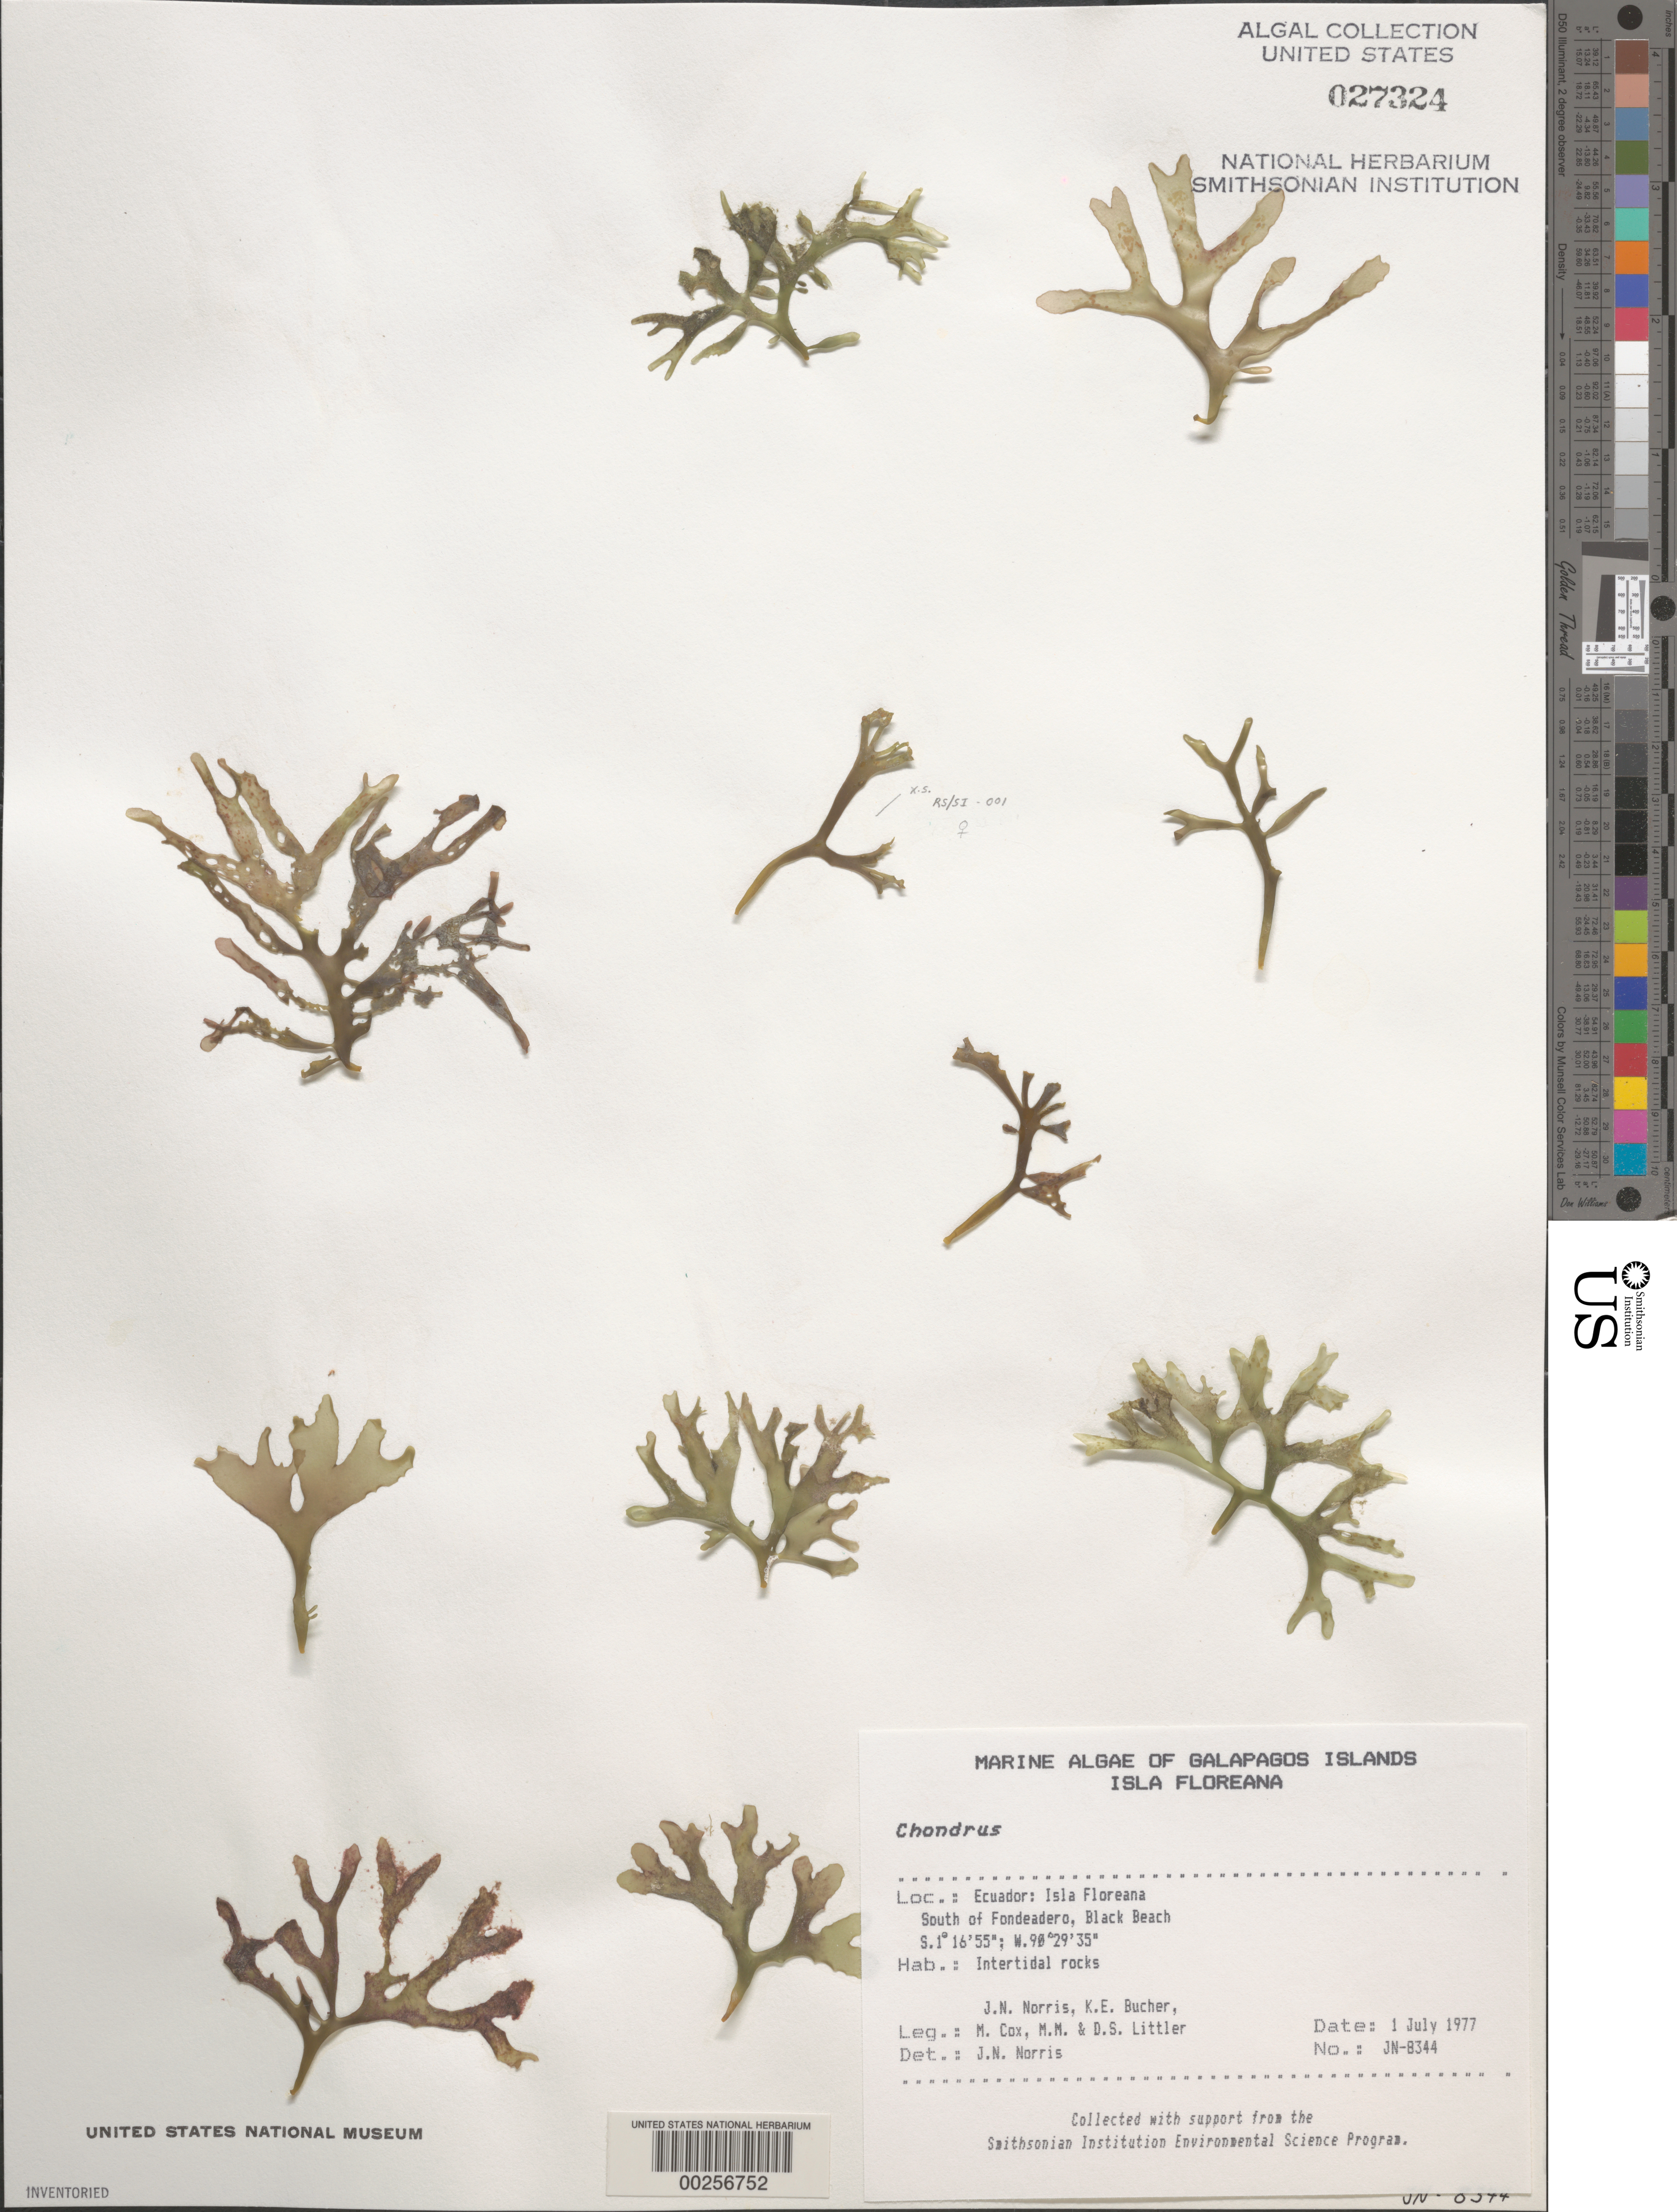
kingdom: Plantae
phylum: Rhodophyta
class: Florideophyceae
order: Gigartinales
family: Gigartinaceae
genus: Chondrus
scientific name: Chondrus sp.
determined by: Norris, James N.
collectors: J. N. Norris, K. E. Bucher, M. Cox, M. M. Littler & D. S. Littler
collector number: JN-8344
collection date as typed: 01 Jul 1977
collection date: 1977-07-01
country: Ecuador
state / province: Colón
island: Floreana [Charles, Santa Maria]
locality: Black Beach south of Fondeadero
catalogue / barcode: US 27324